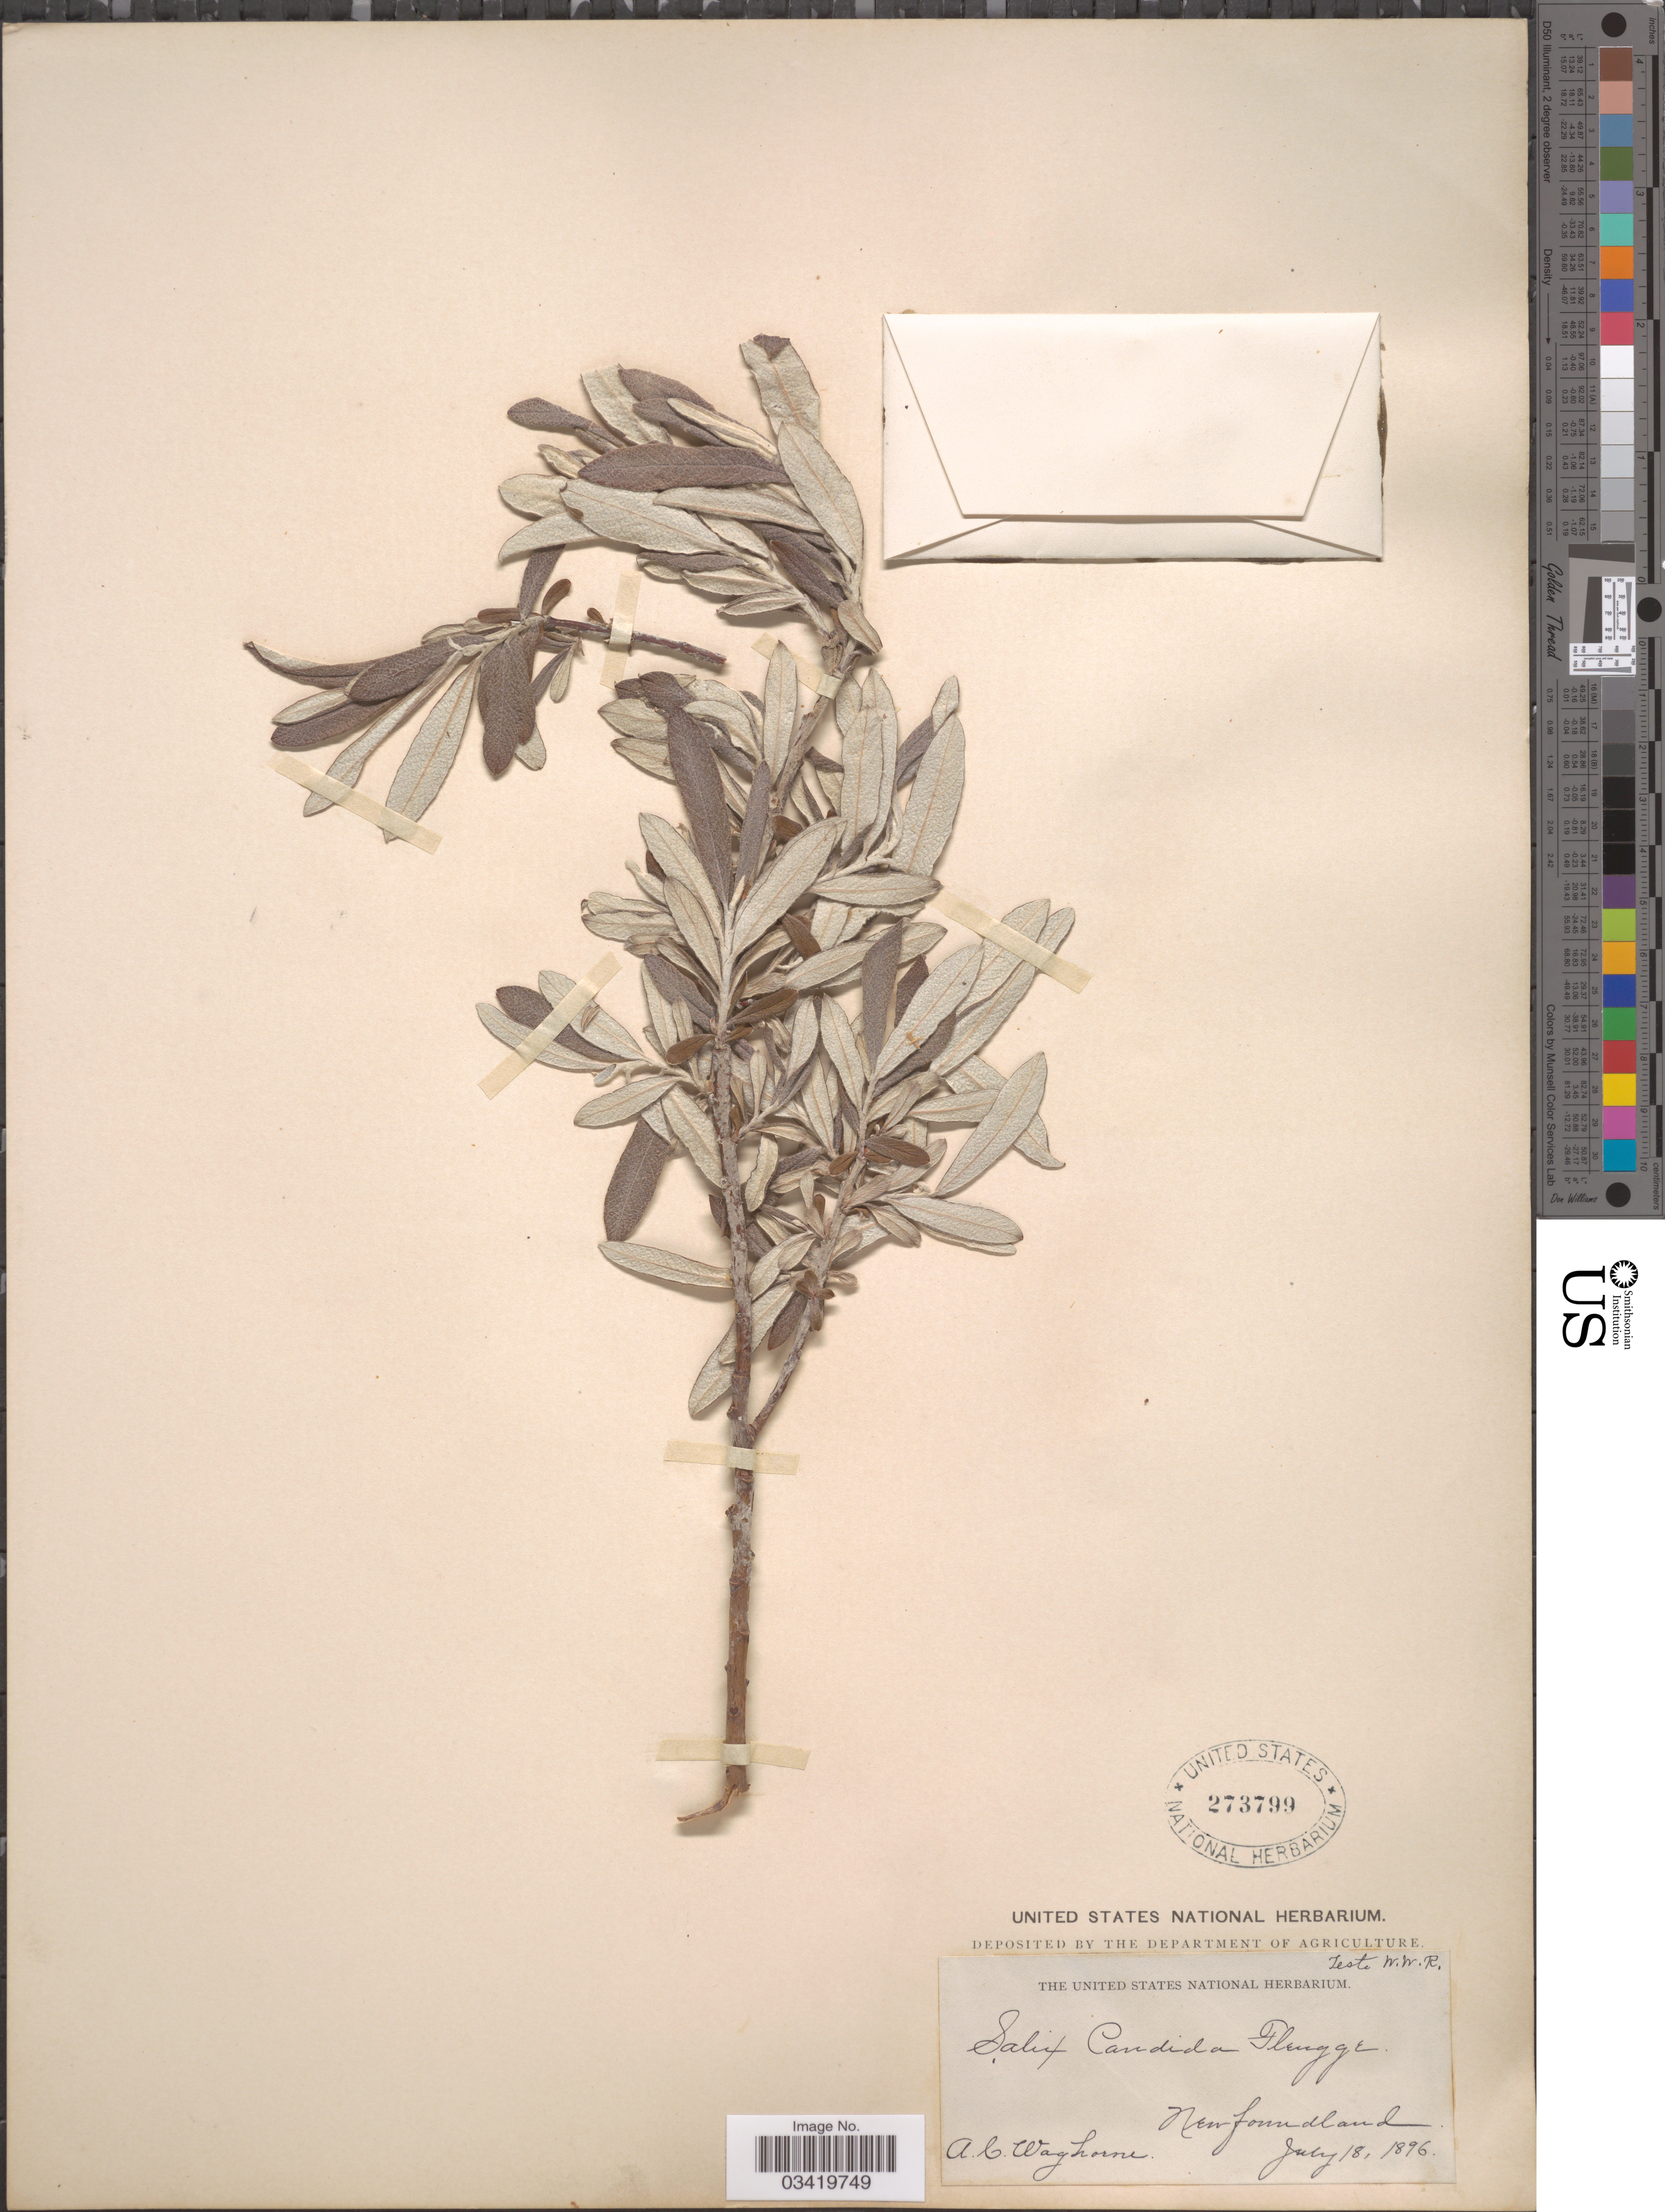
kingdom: Plantae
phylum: Tracheophyta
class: Magnoliopsida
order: Malpighiales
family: Salicaceae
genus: Salix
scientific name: Salix candida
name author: Flüggé ex Willd.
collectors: A. Waghorne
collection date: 1896-07-18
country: Canada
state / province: Newfoundland and Labrador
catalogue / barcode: US 273799